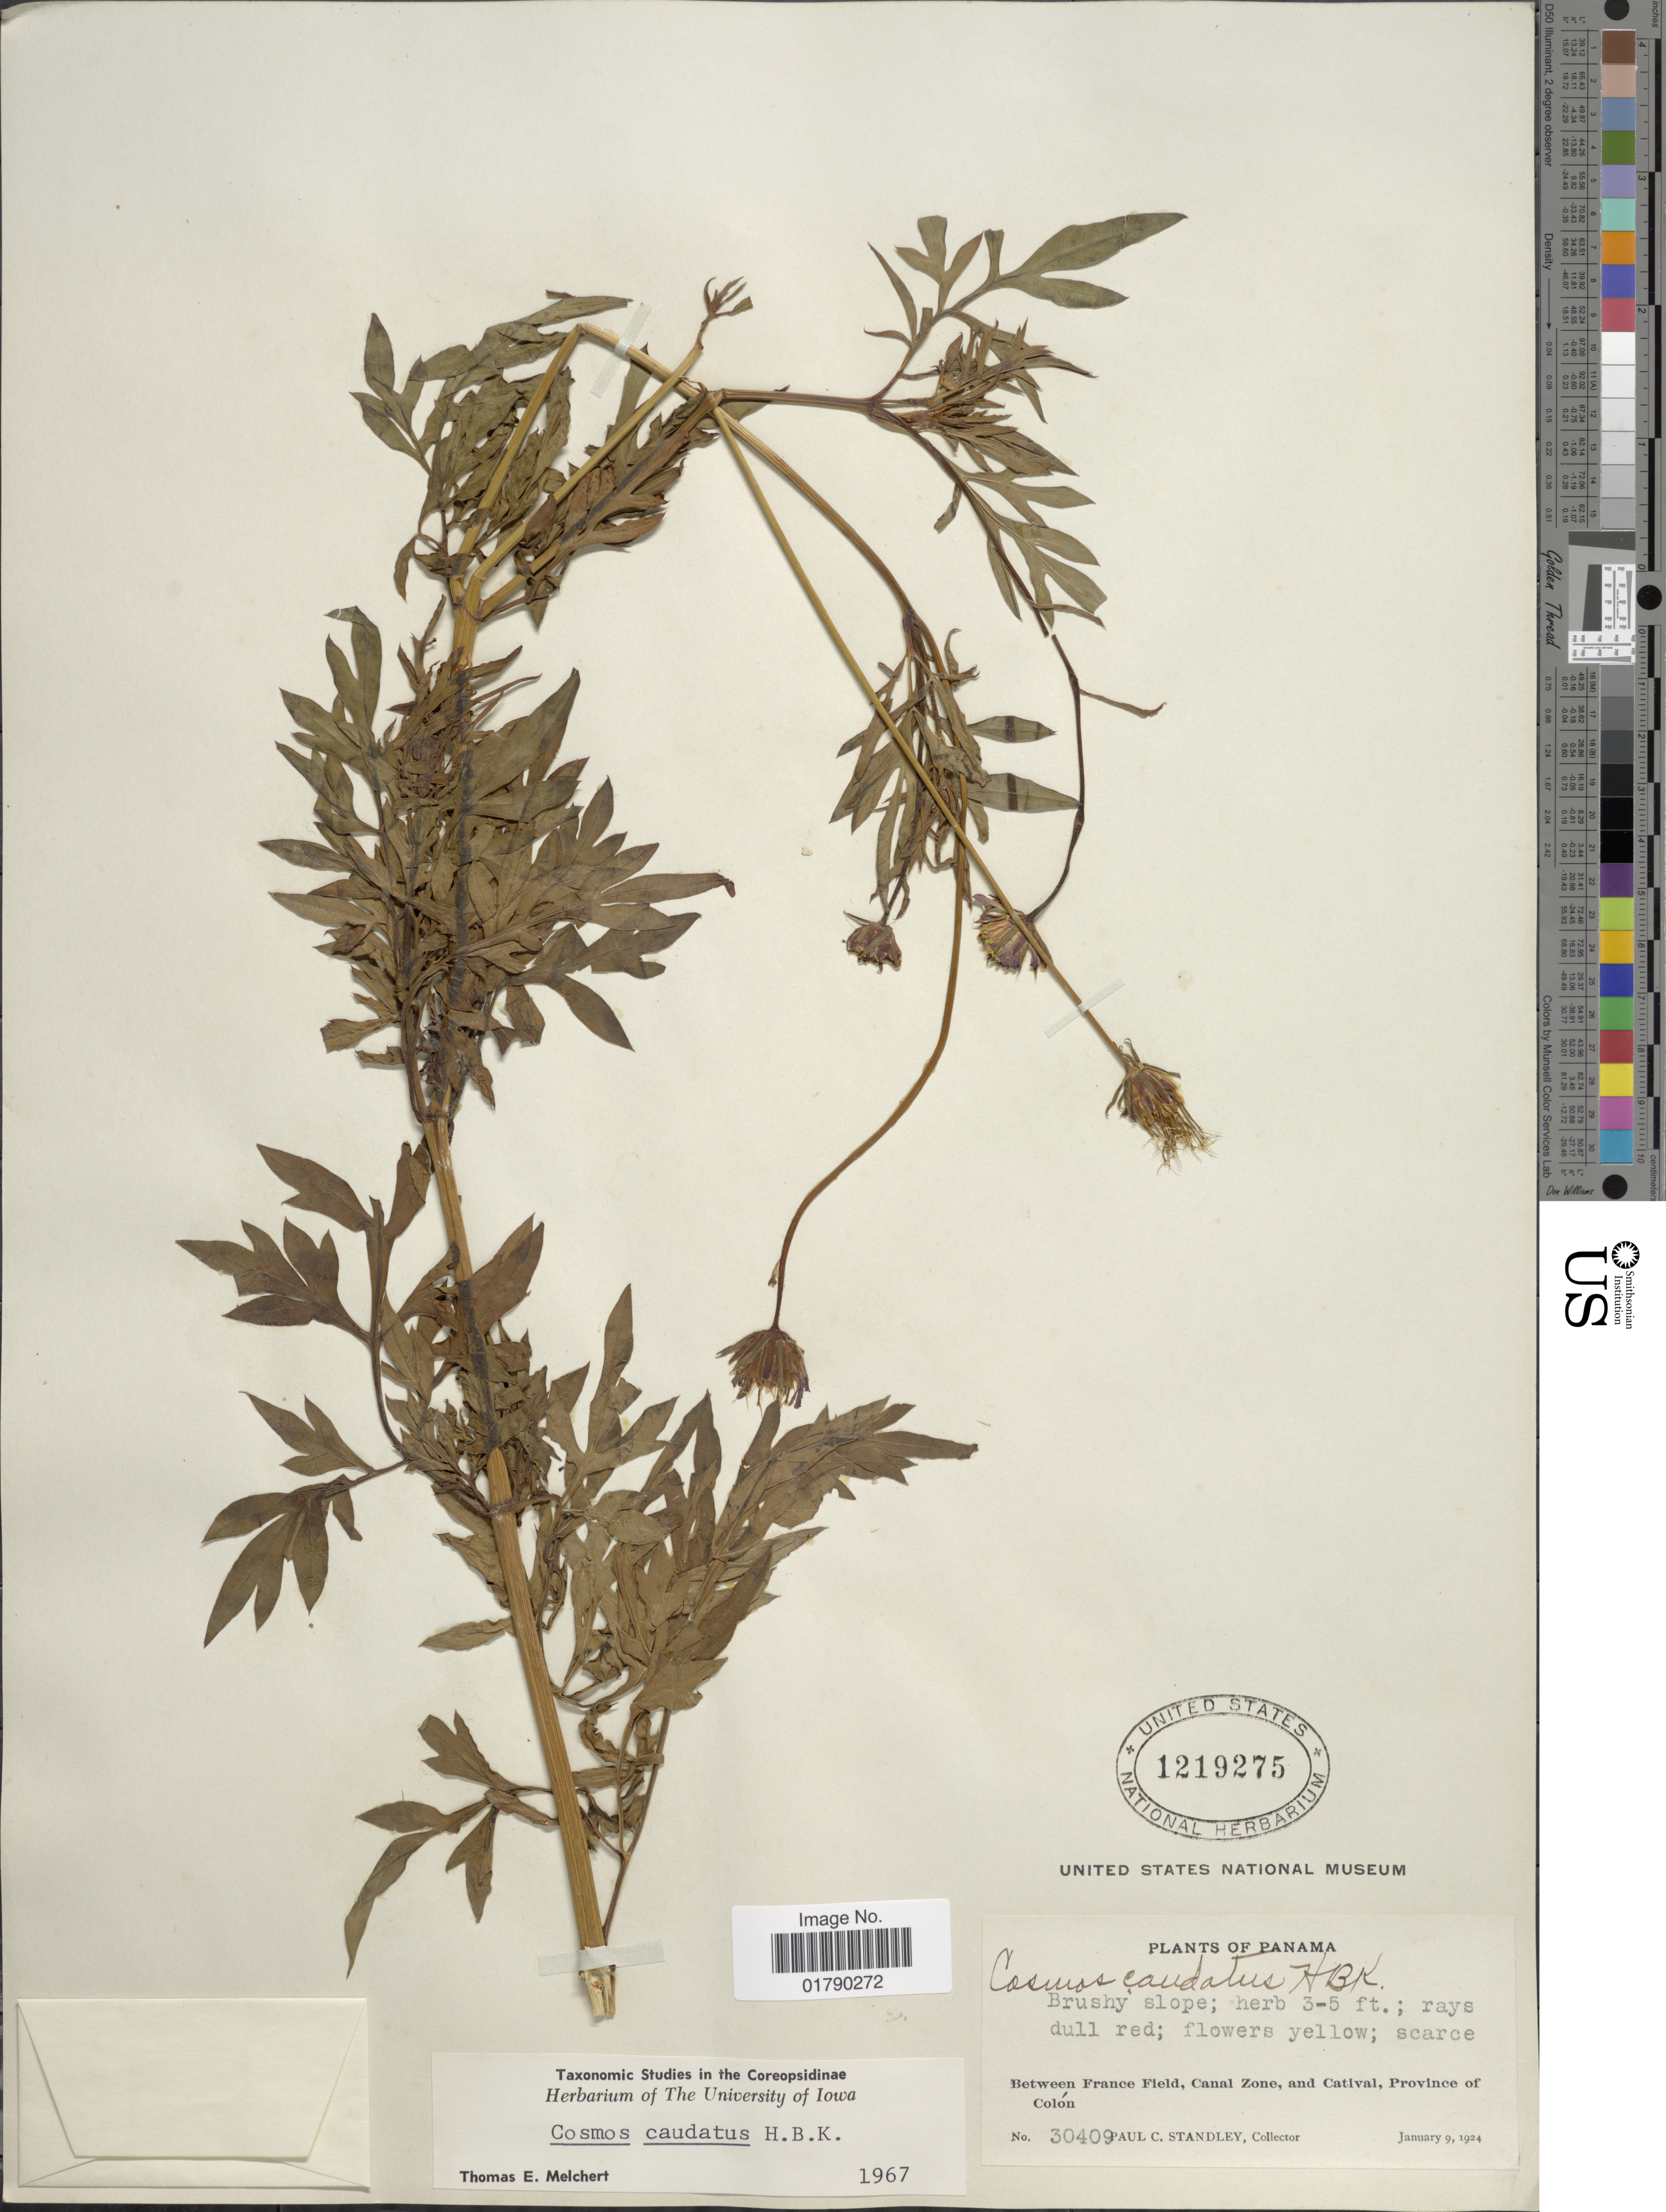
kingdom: Plantae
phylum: Tracheophyta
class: Magnoliopsida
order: Asterales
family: Asteraceae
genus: Cosmos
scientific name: Cosmos caudatus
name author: Kunth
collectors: P. C. Standley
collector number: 30409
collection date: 1924-01-09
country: Panama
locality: Between France Field, Canal Zone, and Catival, Province of Colon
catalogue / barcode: US 1219275